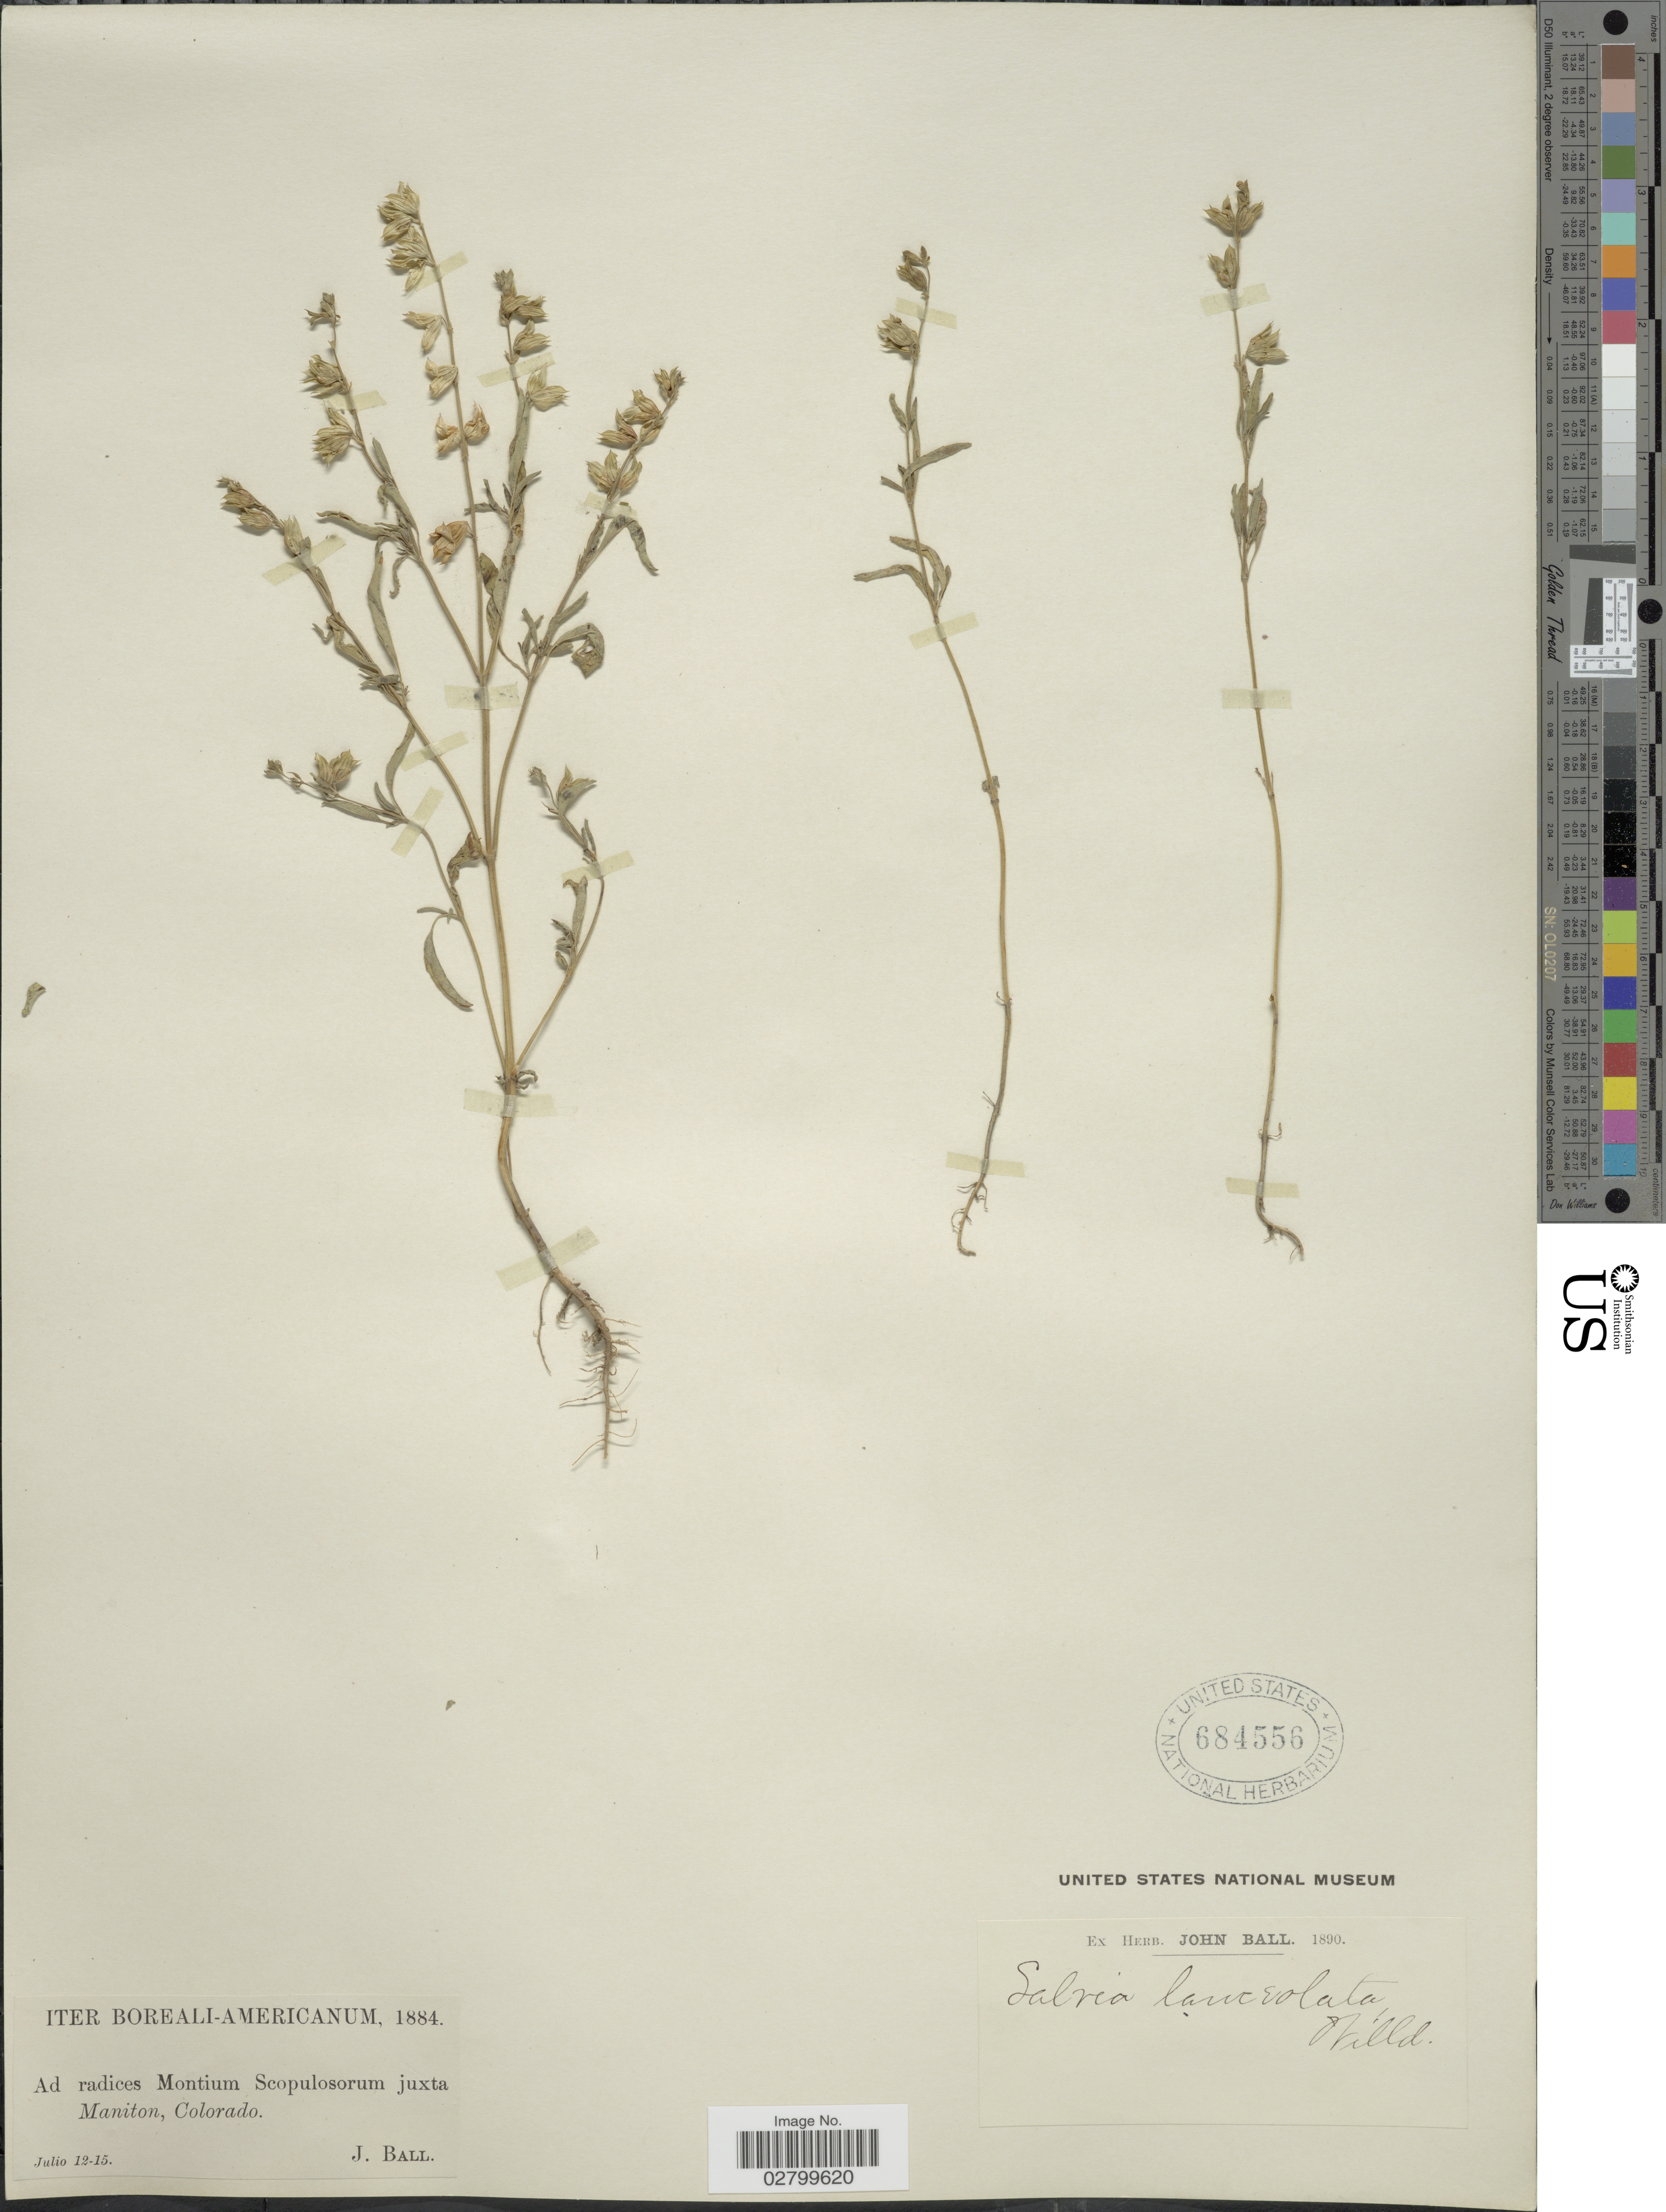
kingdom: Plantae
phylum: Tracheophyta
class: Magnoliopsida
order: Lamiales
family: Lamiaceae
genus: Salvia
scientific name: Salvia lanceolata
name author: Brouss.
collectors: J. Ball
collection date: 1884-07-12/1884-07-15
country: United States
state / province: Colorado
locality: Iter Boreali-Americanum. Ad radices Montium Scopulosorum juxta Maniton, Colorado.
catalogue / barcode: US 684556